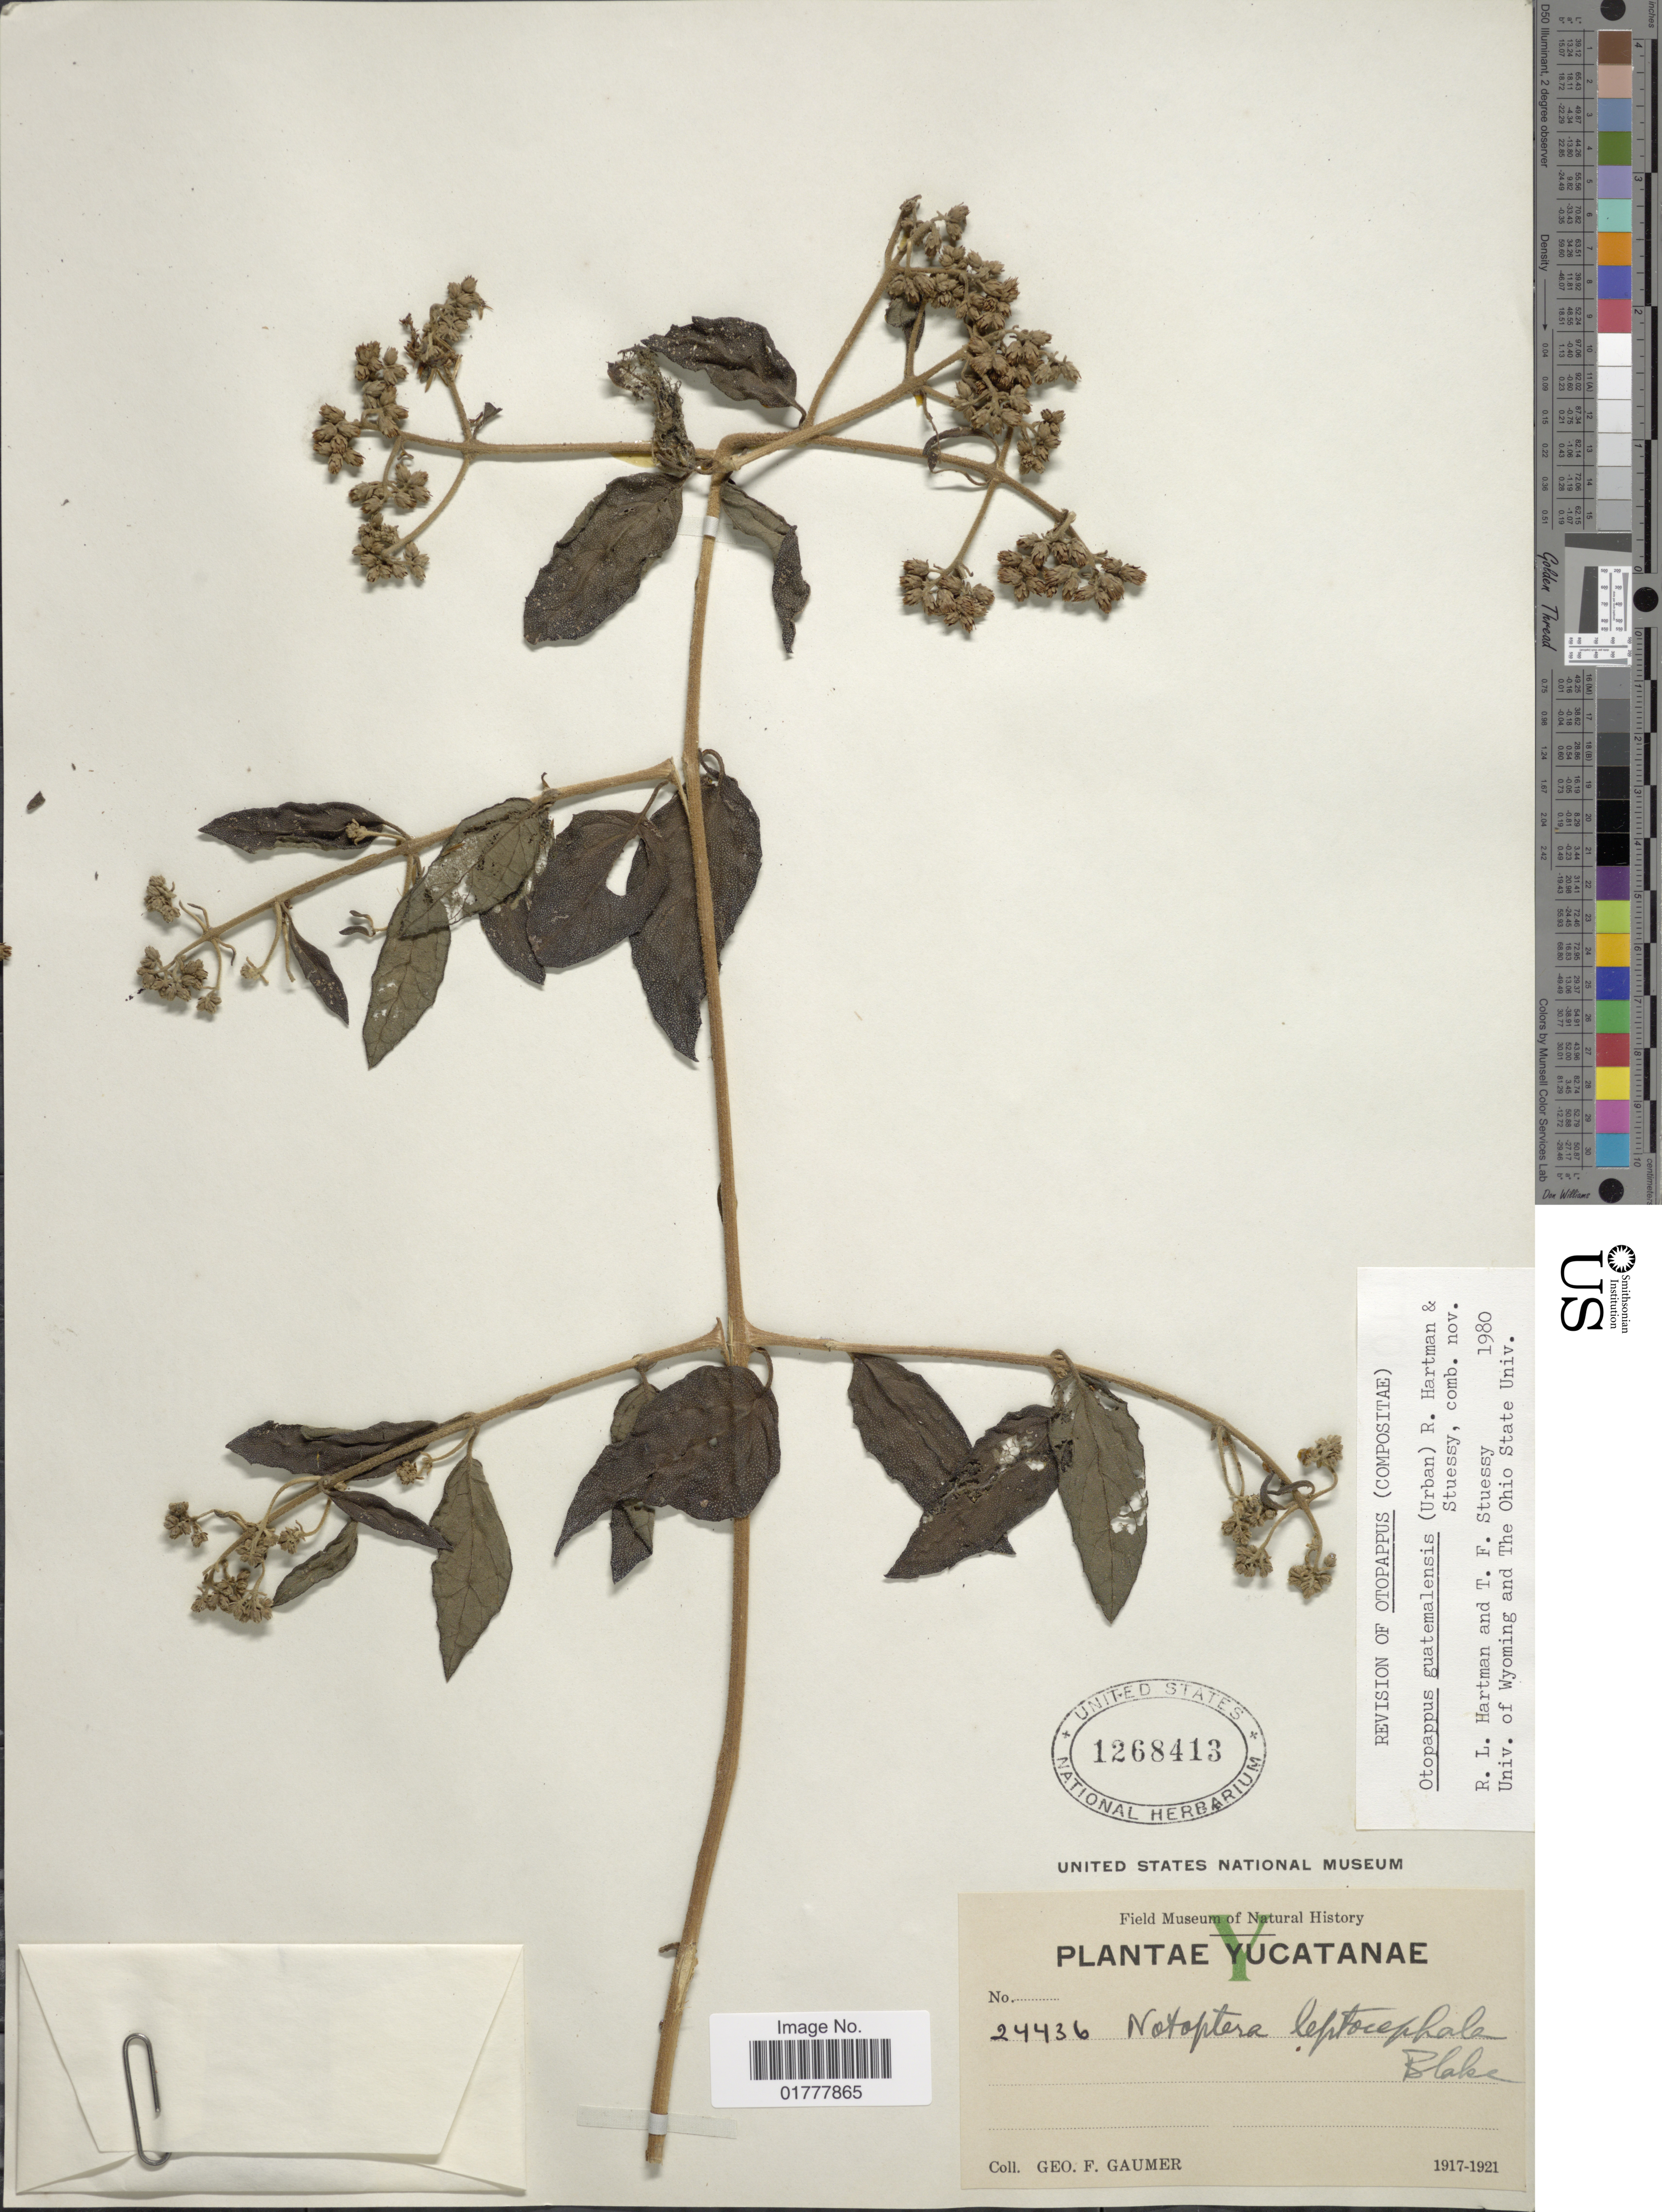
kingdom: Plantae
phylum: Tracheophyta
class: Magnoliopsida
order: Asterales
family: Asteraceae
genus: Otopappus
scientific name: Otopappus guatemalensis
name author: (Urb.) R.L. Hartm. & Steussy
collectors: G. F. Gaumer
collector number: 24436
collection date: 1917/1921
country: Mexico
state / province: Yucatán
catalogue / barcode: US 1268413